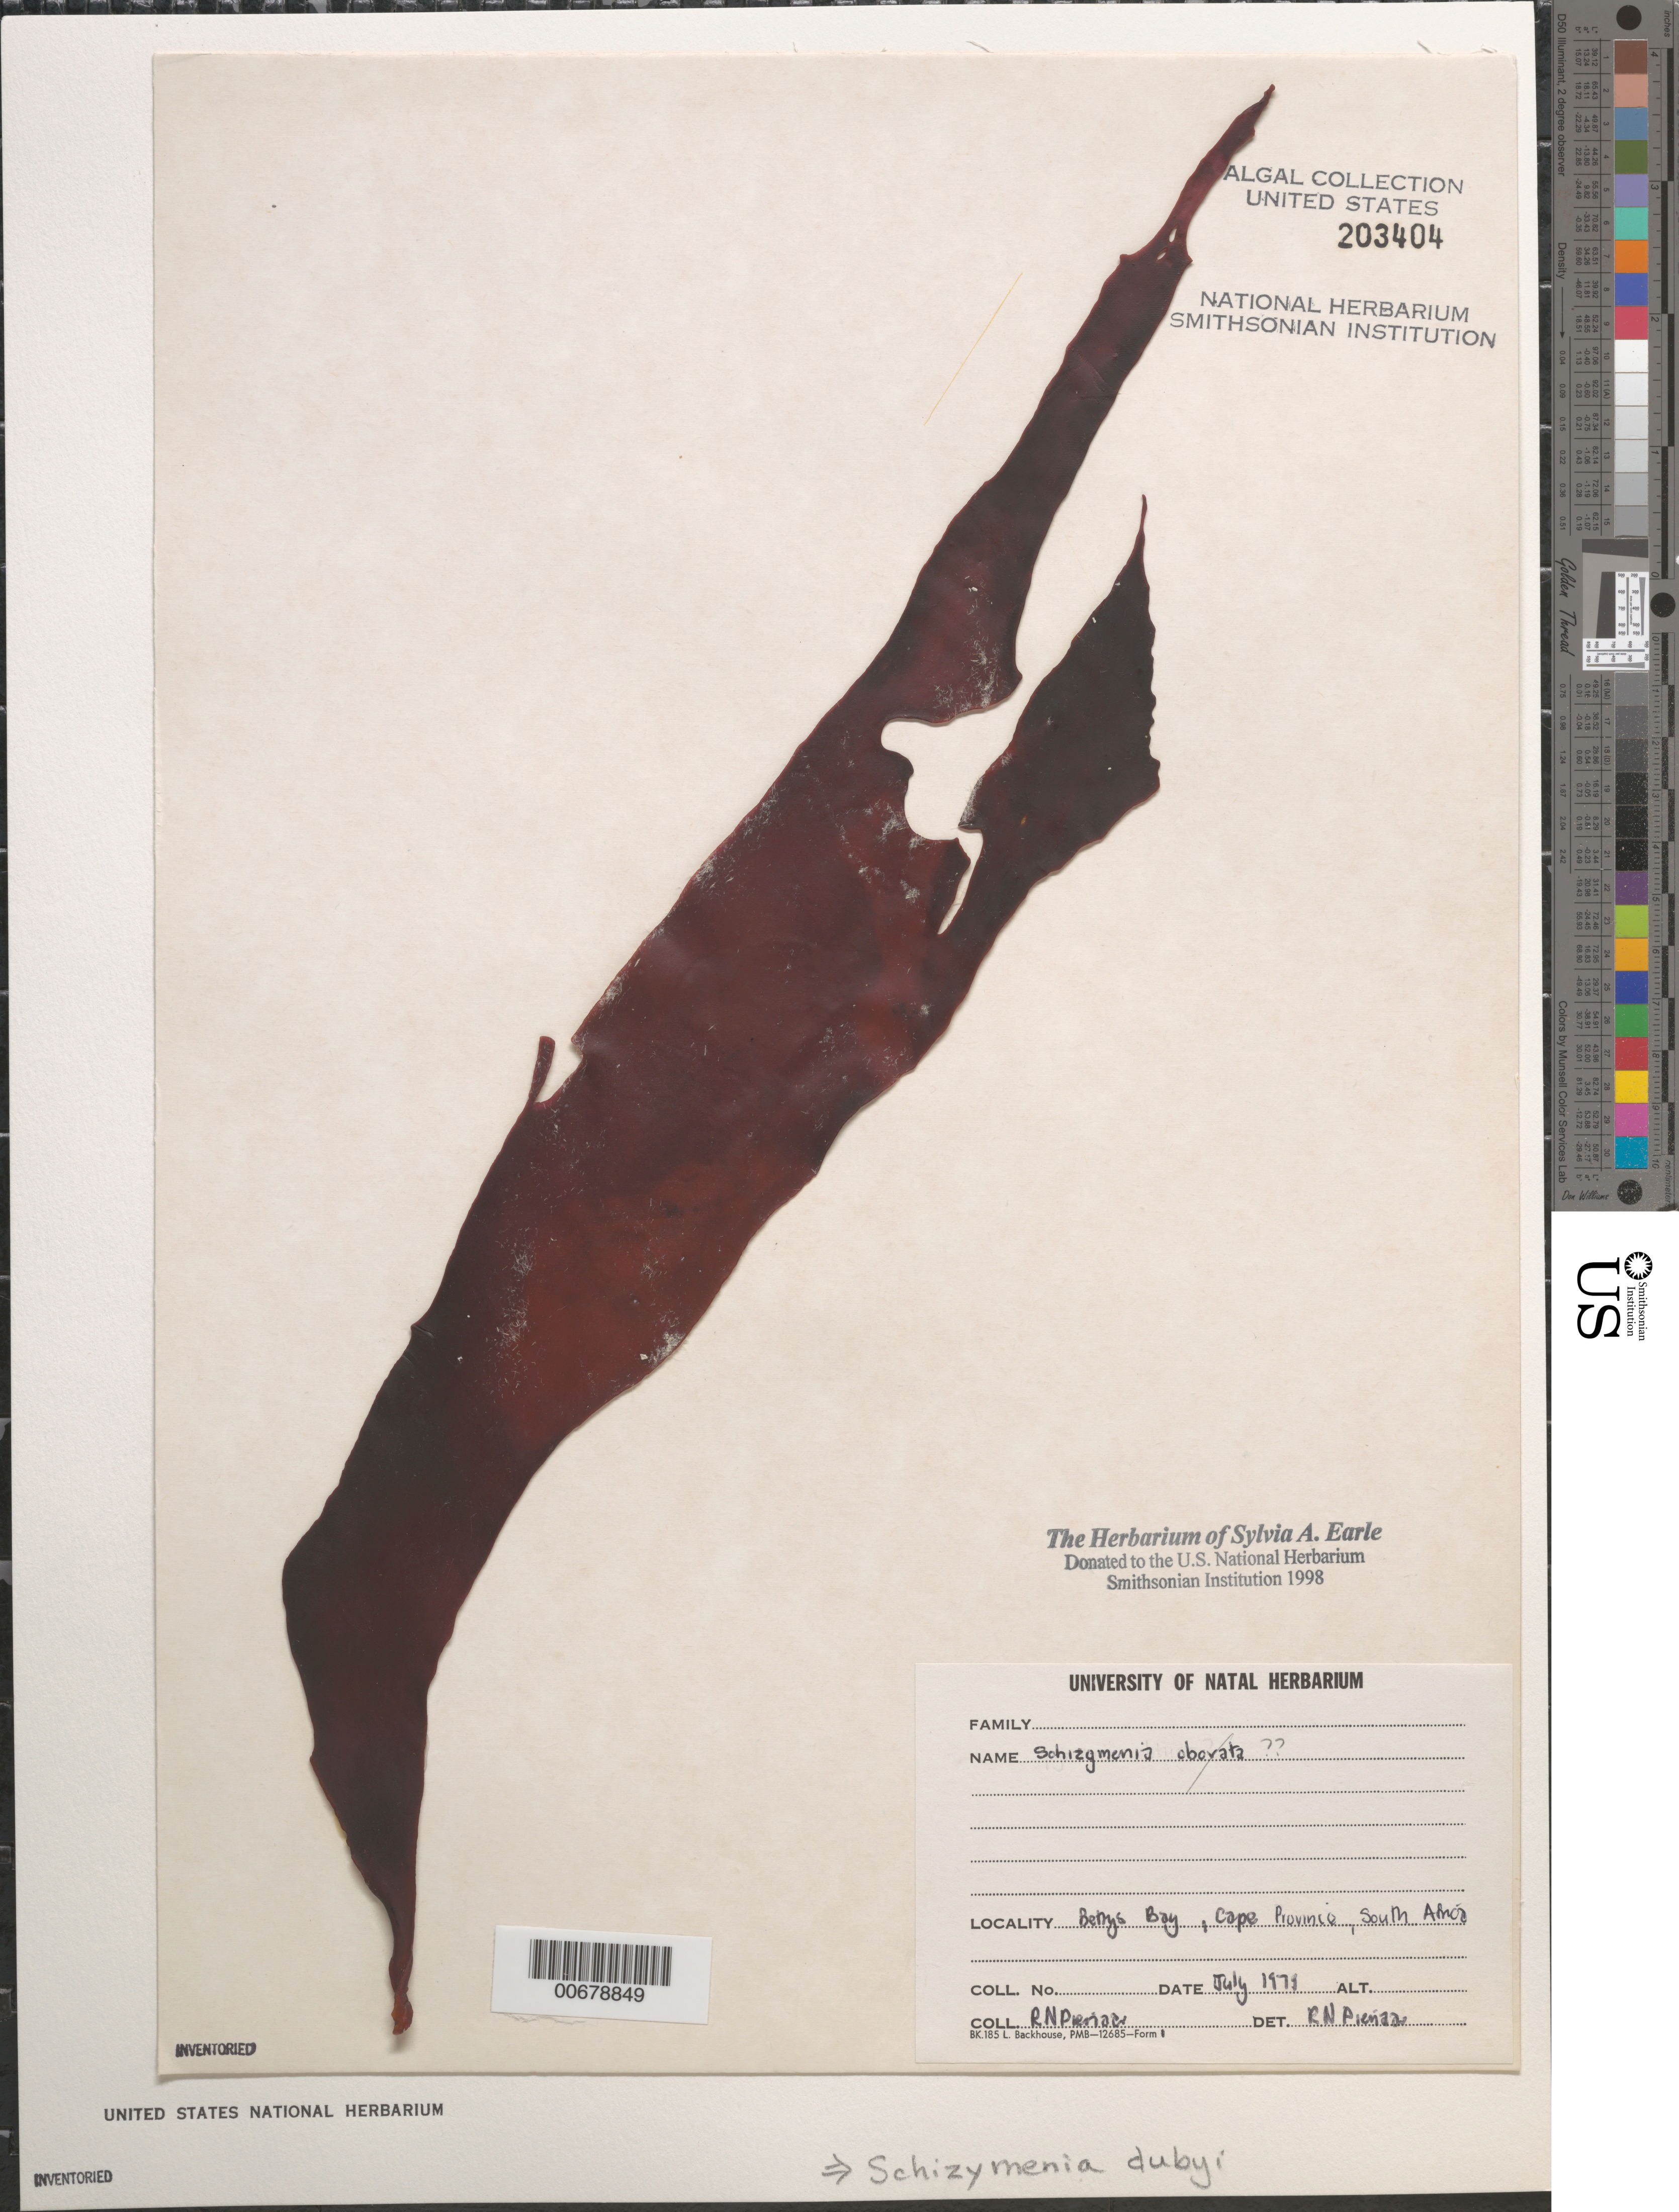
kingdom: Plantae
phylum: Rhodophyta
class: Florideophyceae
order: Nemastomatales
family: Schizymeniaceae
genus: Schizymenia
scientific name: Schizymenia dubyi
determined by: Pienaar, R. N.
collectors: R. Pienaar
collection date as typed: Jul 1979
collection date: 1979-07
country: South Africa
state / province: Western Cape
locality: Bettys Bay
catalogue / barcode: US 203404